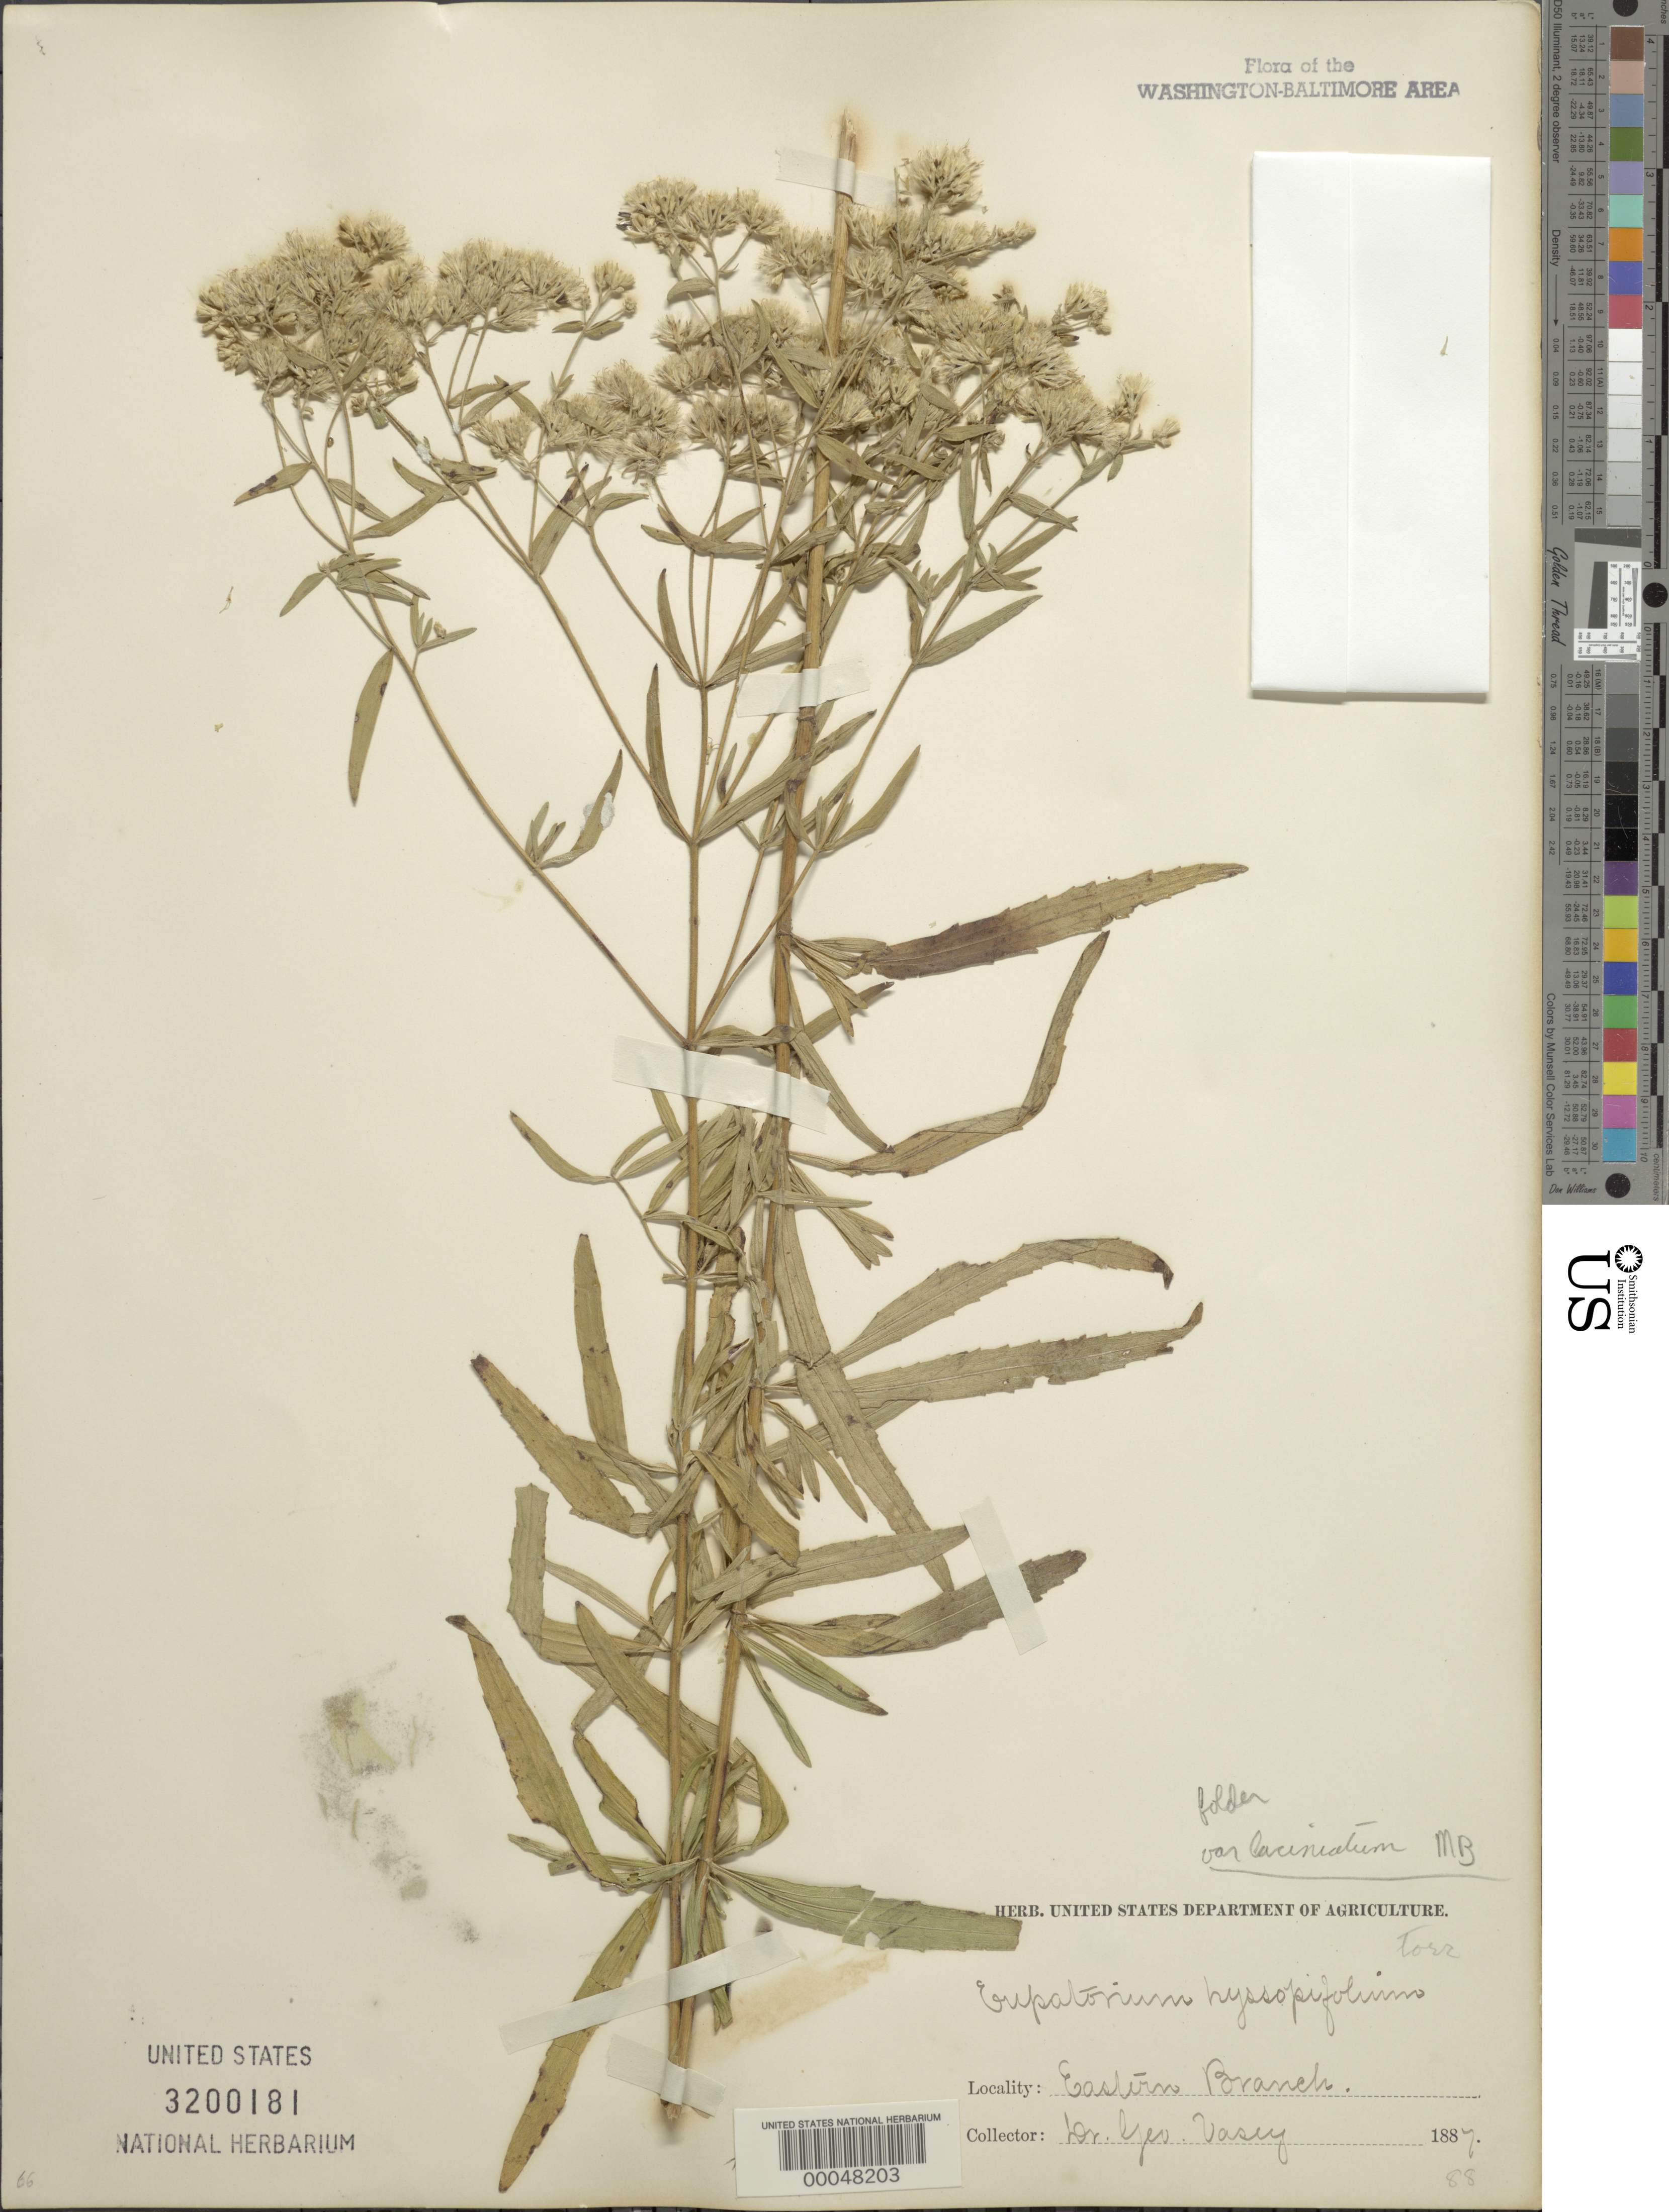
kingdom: Plantae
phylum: Tracheophyta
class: Magnoliopsida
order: Asterales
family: Asteraceae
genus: Eupatorium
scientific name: Eupatorium hyssopifolium var. laciniatum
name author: A. Gray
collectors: G. Vasey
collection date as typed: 1887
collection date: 1887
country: United States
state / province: District of Columbia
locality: E Branch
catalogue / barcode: US 3200181